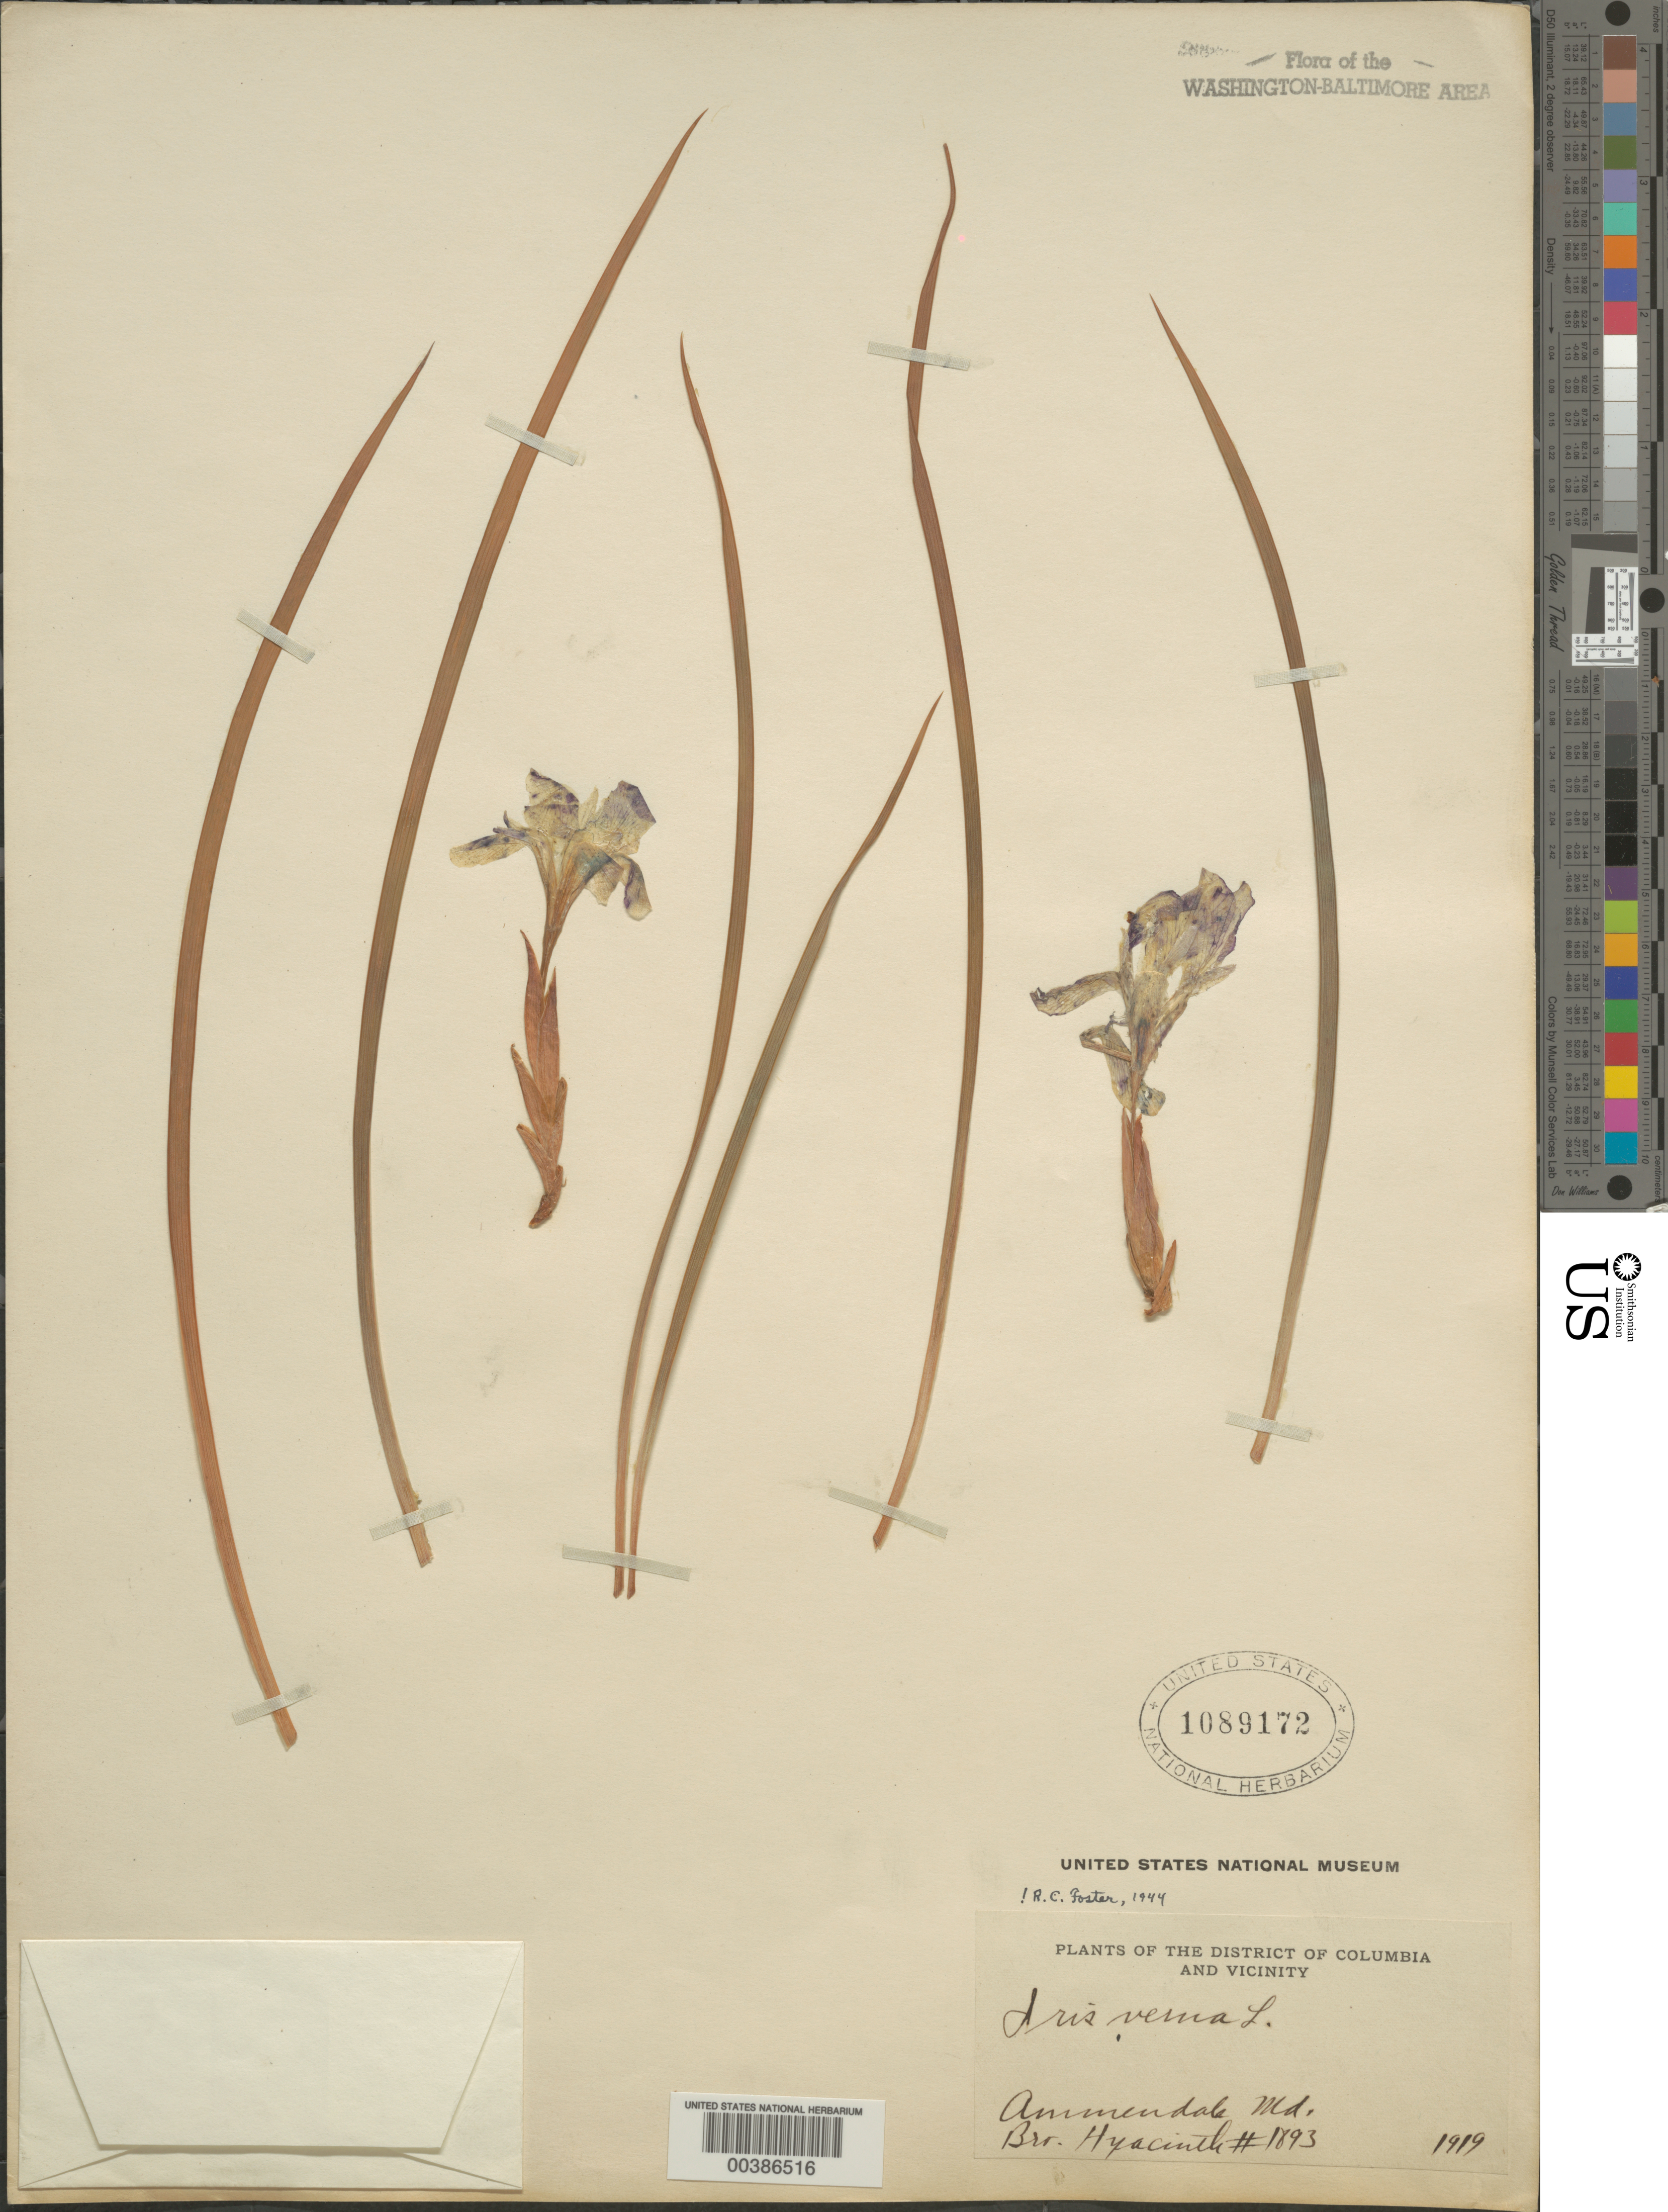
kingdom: Plantae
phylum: Tracheophyta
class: Liliopsida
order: Asparagales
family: Iridaceae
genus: Iris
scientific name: Iris verna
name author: L.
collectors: F. Hyacinth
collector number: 1893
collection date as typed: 1919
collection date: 1919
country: United States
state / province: Maryland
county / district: Prince George's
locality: Ammendale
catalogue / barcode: US 1089172